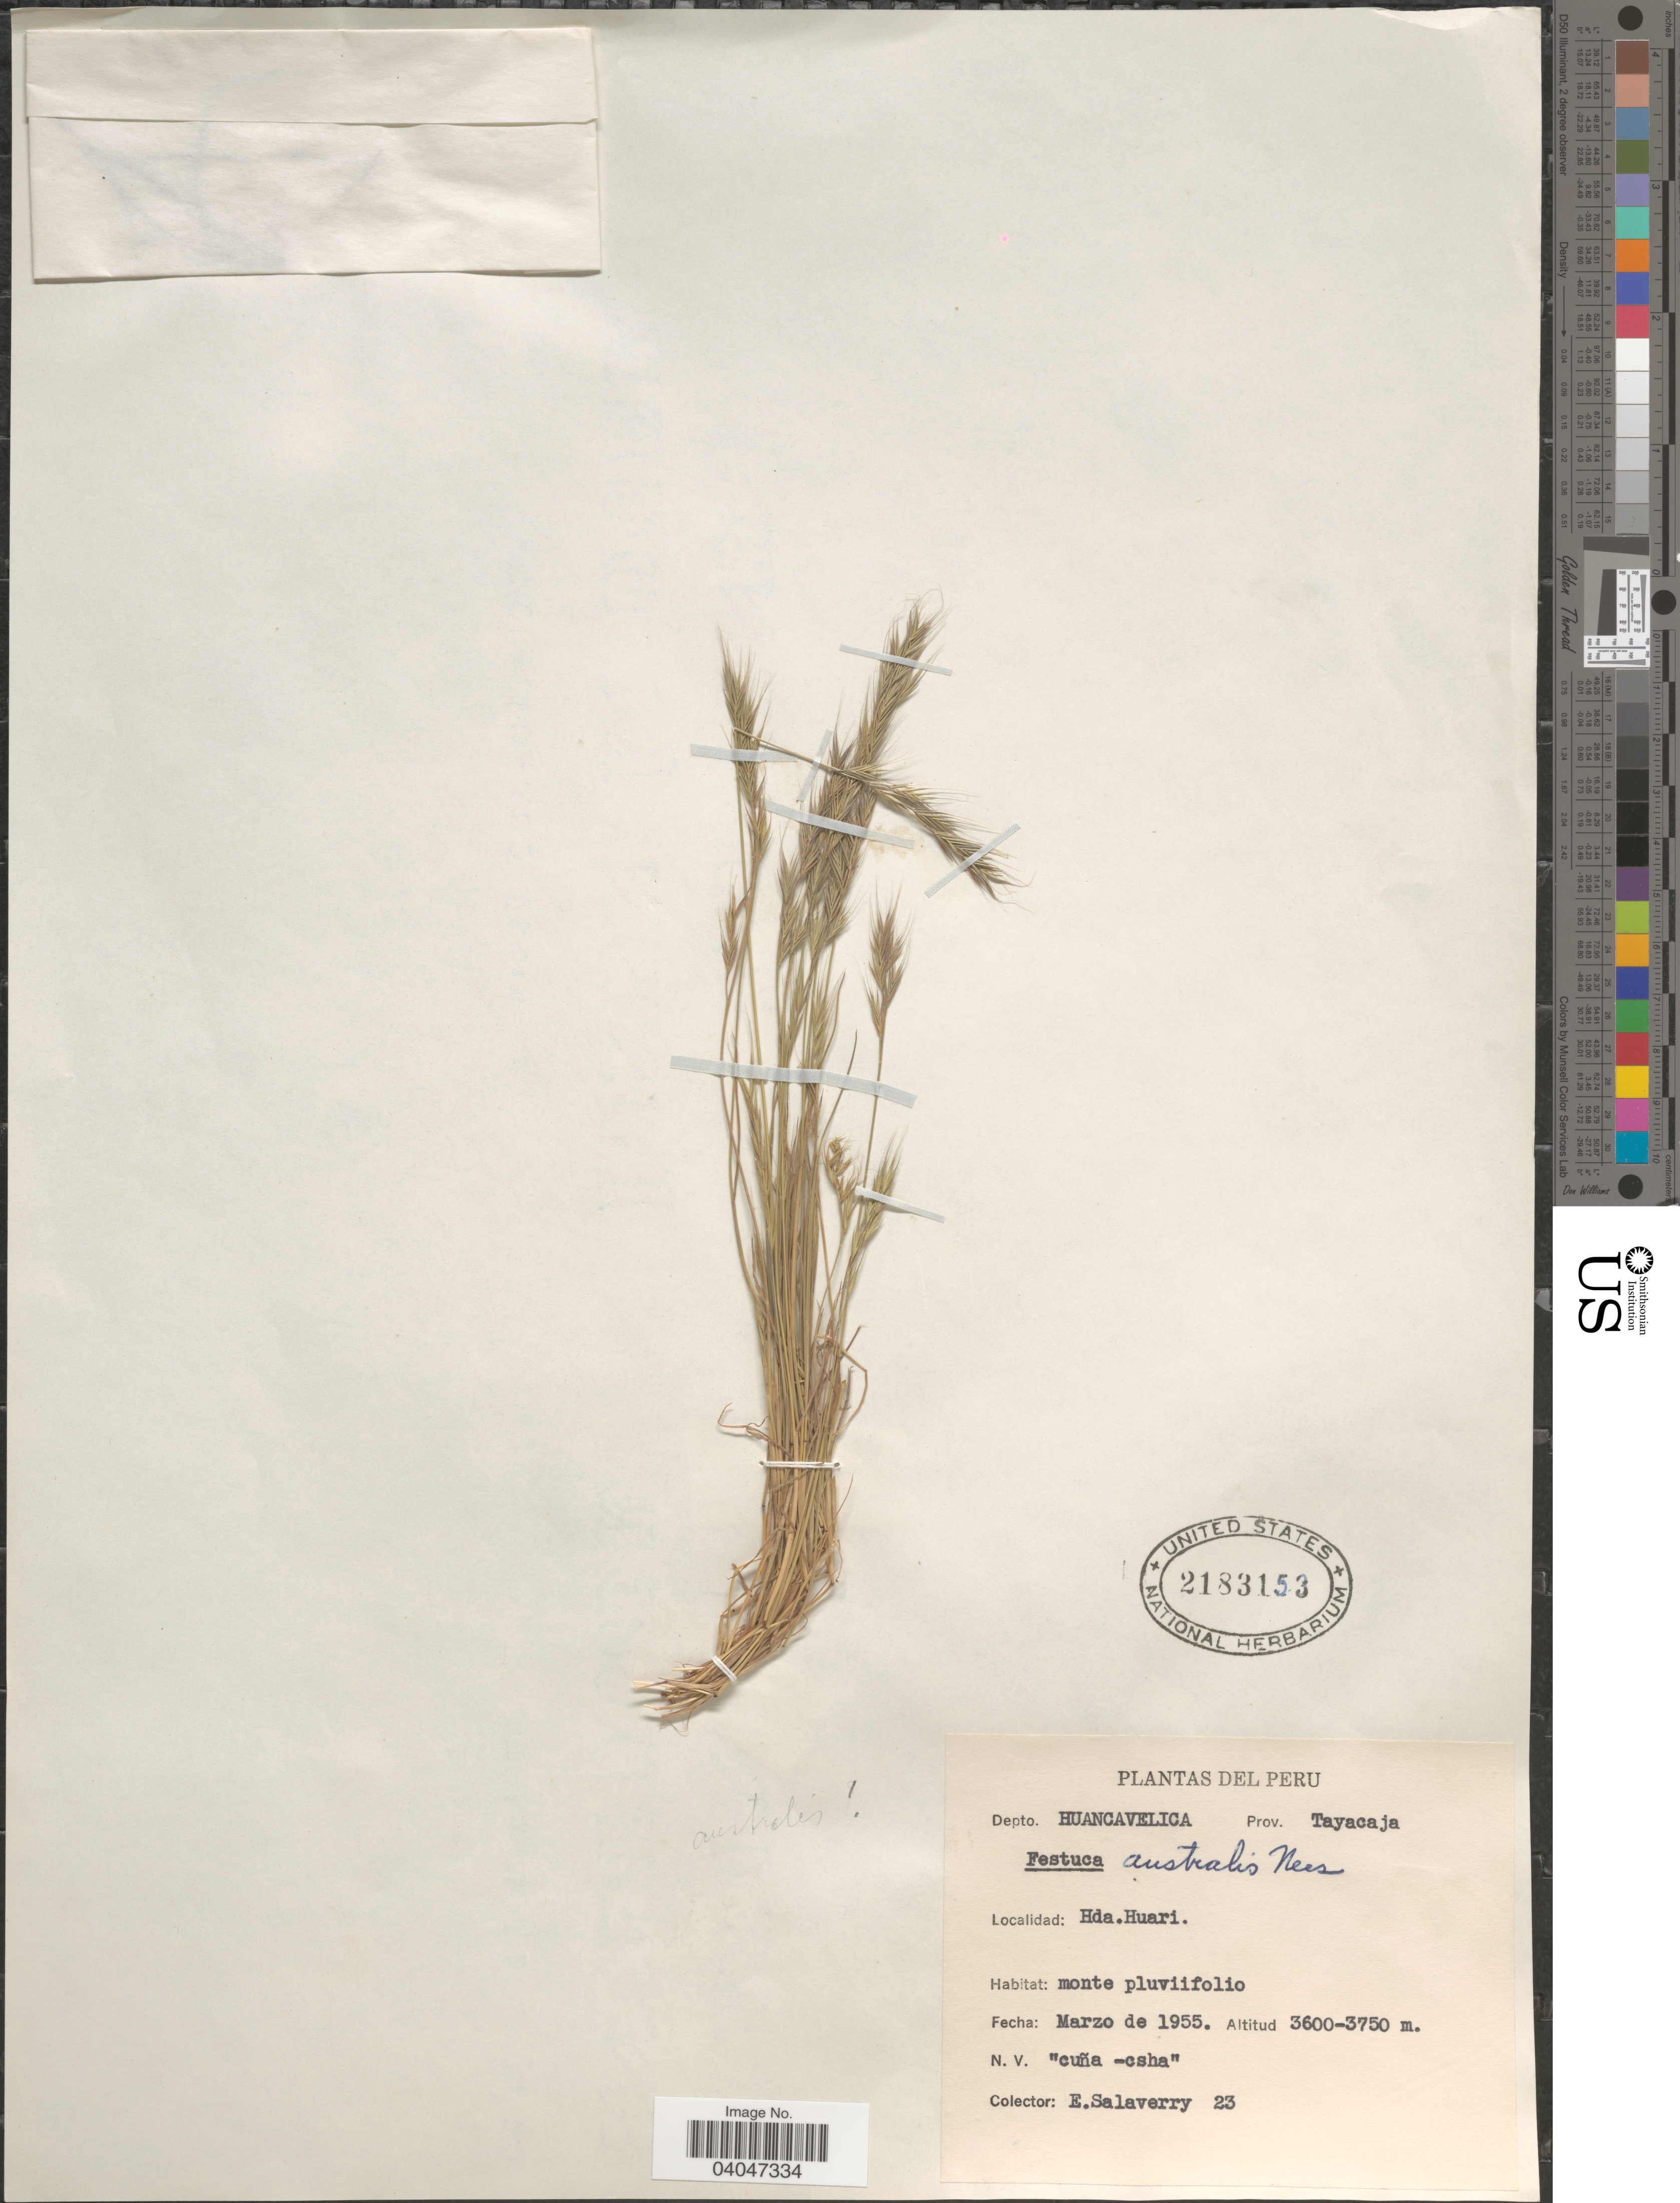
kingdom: Plantae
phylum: Tracheophyta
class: Liliopsida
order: Poales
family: Poaceae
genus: Festuca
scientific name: Festuca australis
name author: Nees ex Steud.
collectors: E. Salaverry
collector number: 23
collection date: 1955-03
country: Peru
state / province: Huancavelica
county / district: Tayacaja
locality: Depto. Huancavelica. Prov. Tayacaja. Hda. Huari.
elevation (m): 3600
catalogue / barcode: US 2183153